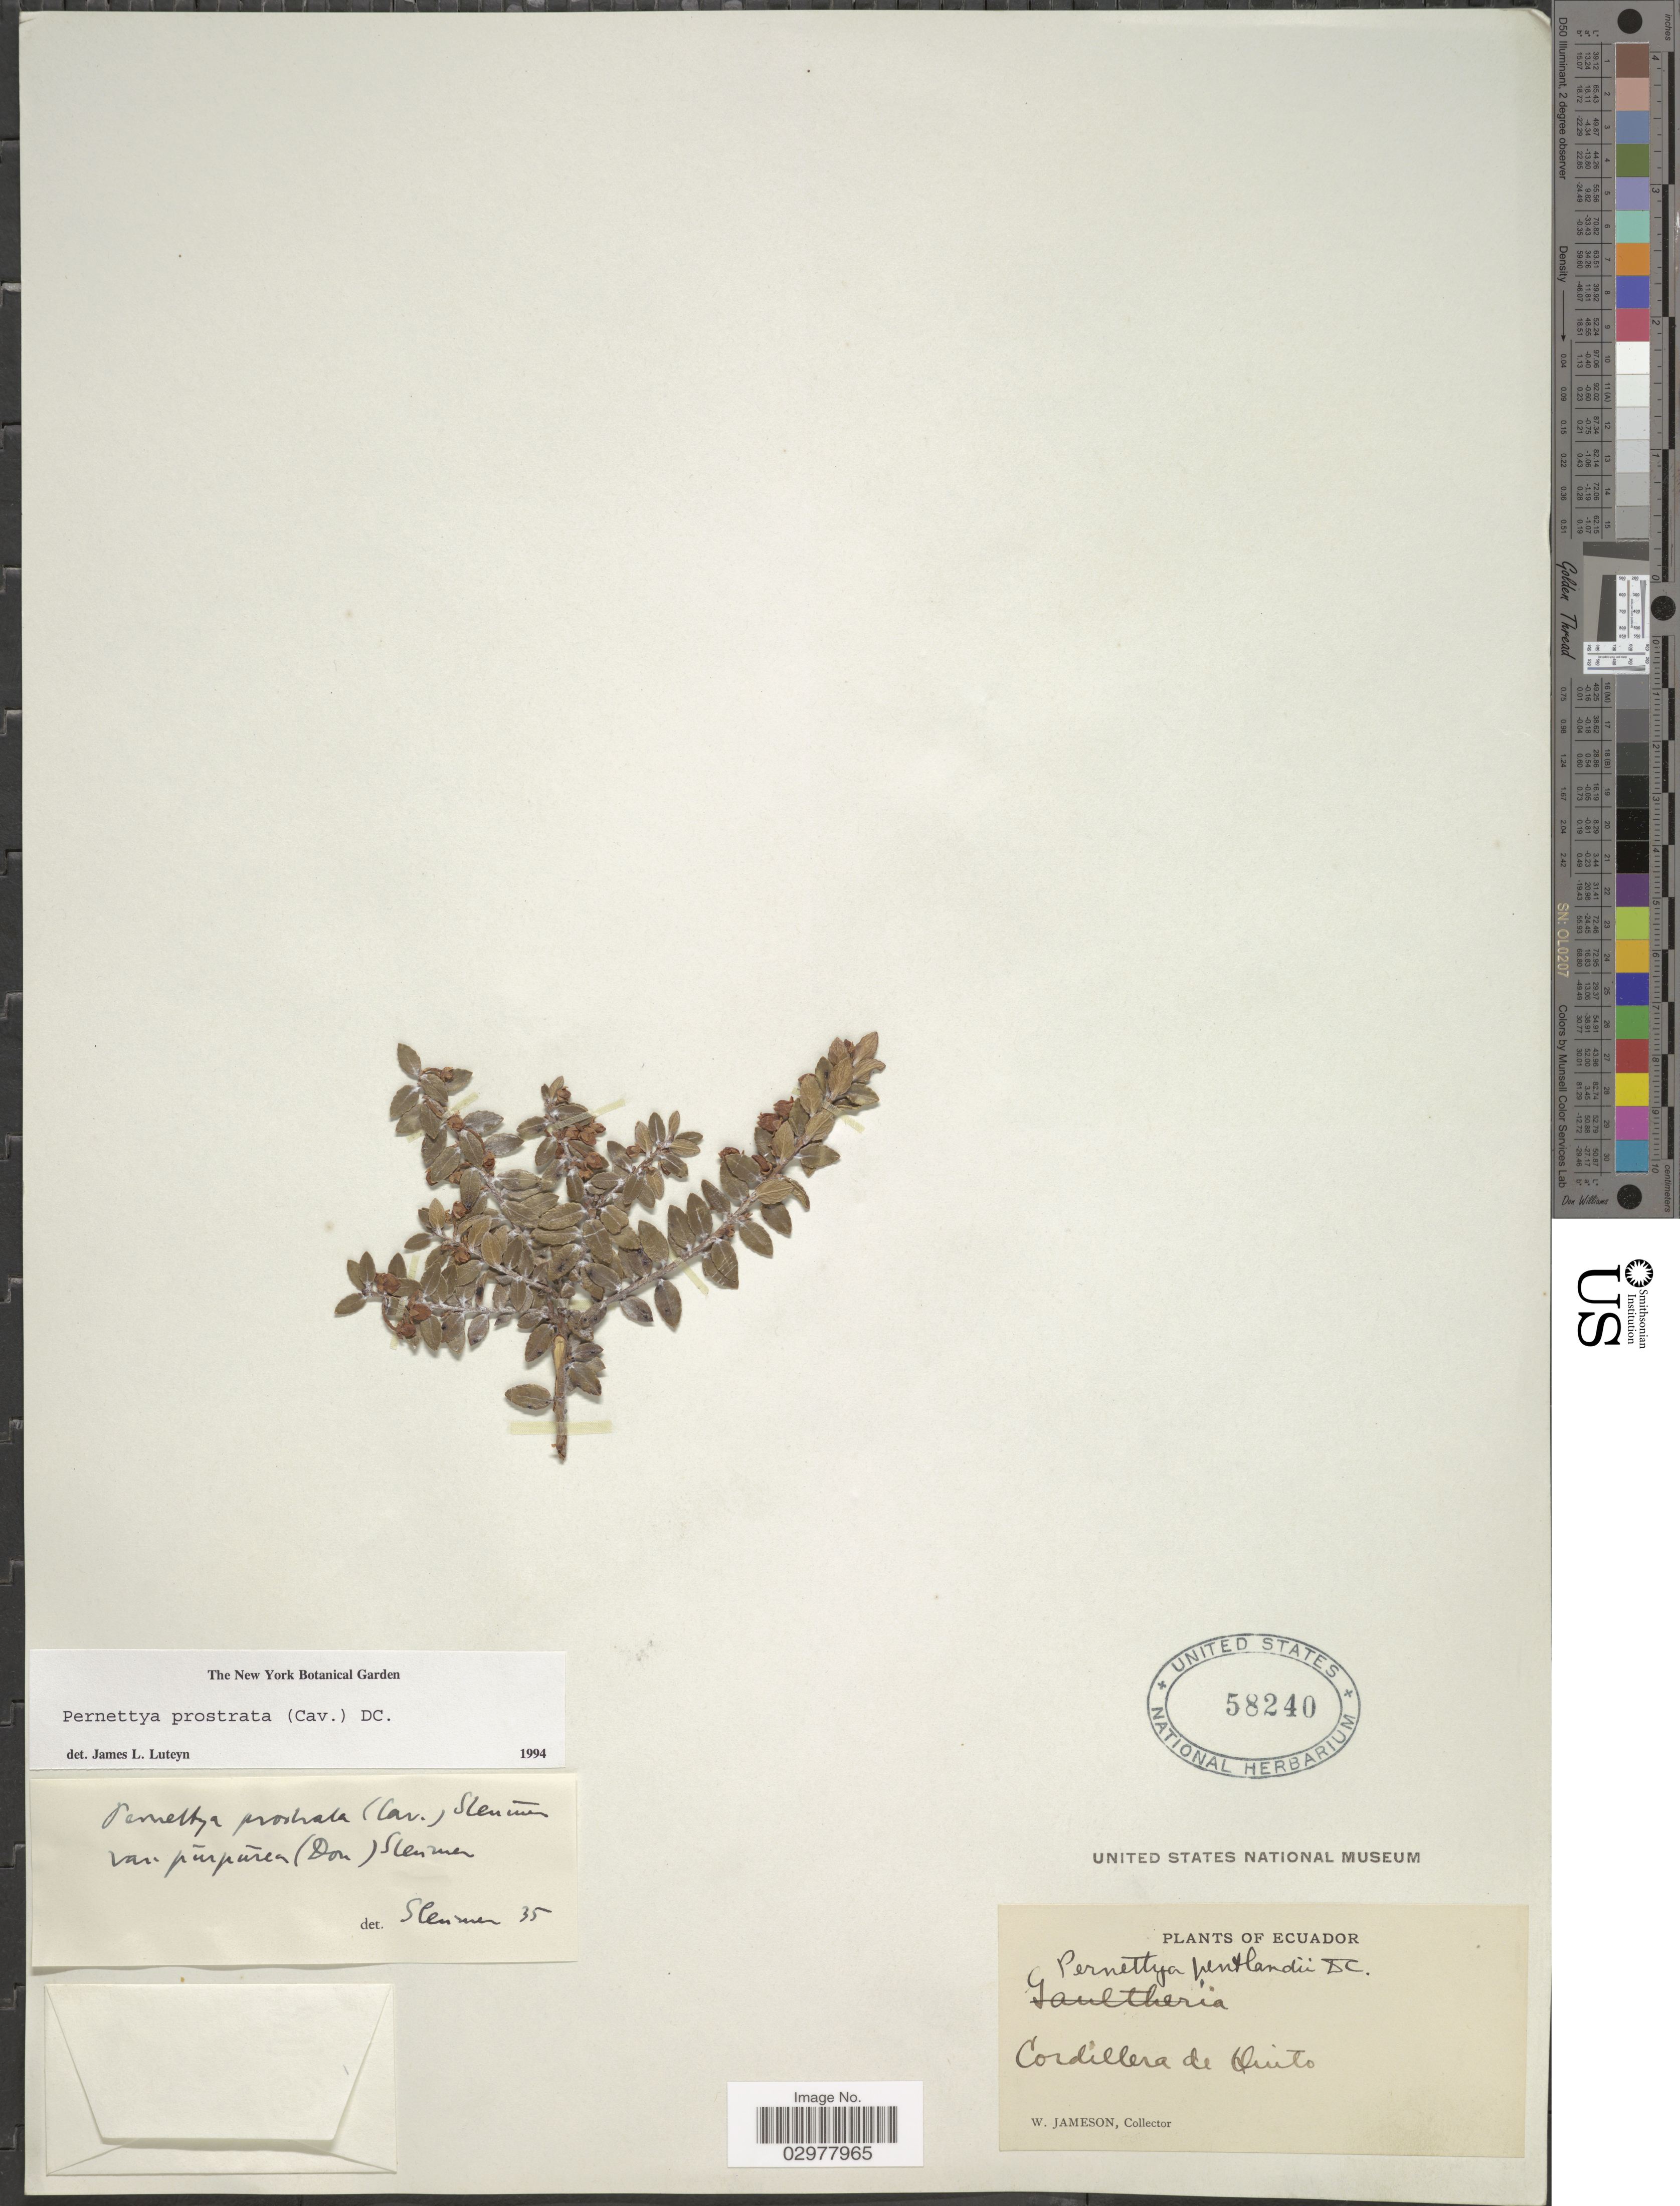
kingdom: Plantae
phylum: Tracheophyta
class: Magnoliopsida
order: Ericales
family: Ericaceae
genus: Pernettya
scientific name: Pernettya prostrata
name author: (Cav.) DC.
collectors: W. Jameson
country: Ecuador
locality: Cordillera de Quito.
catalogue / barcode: US 58240